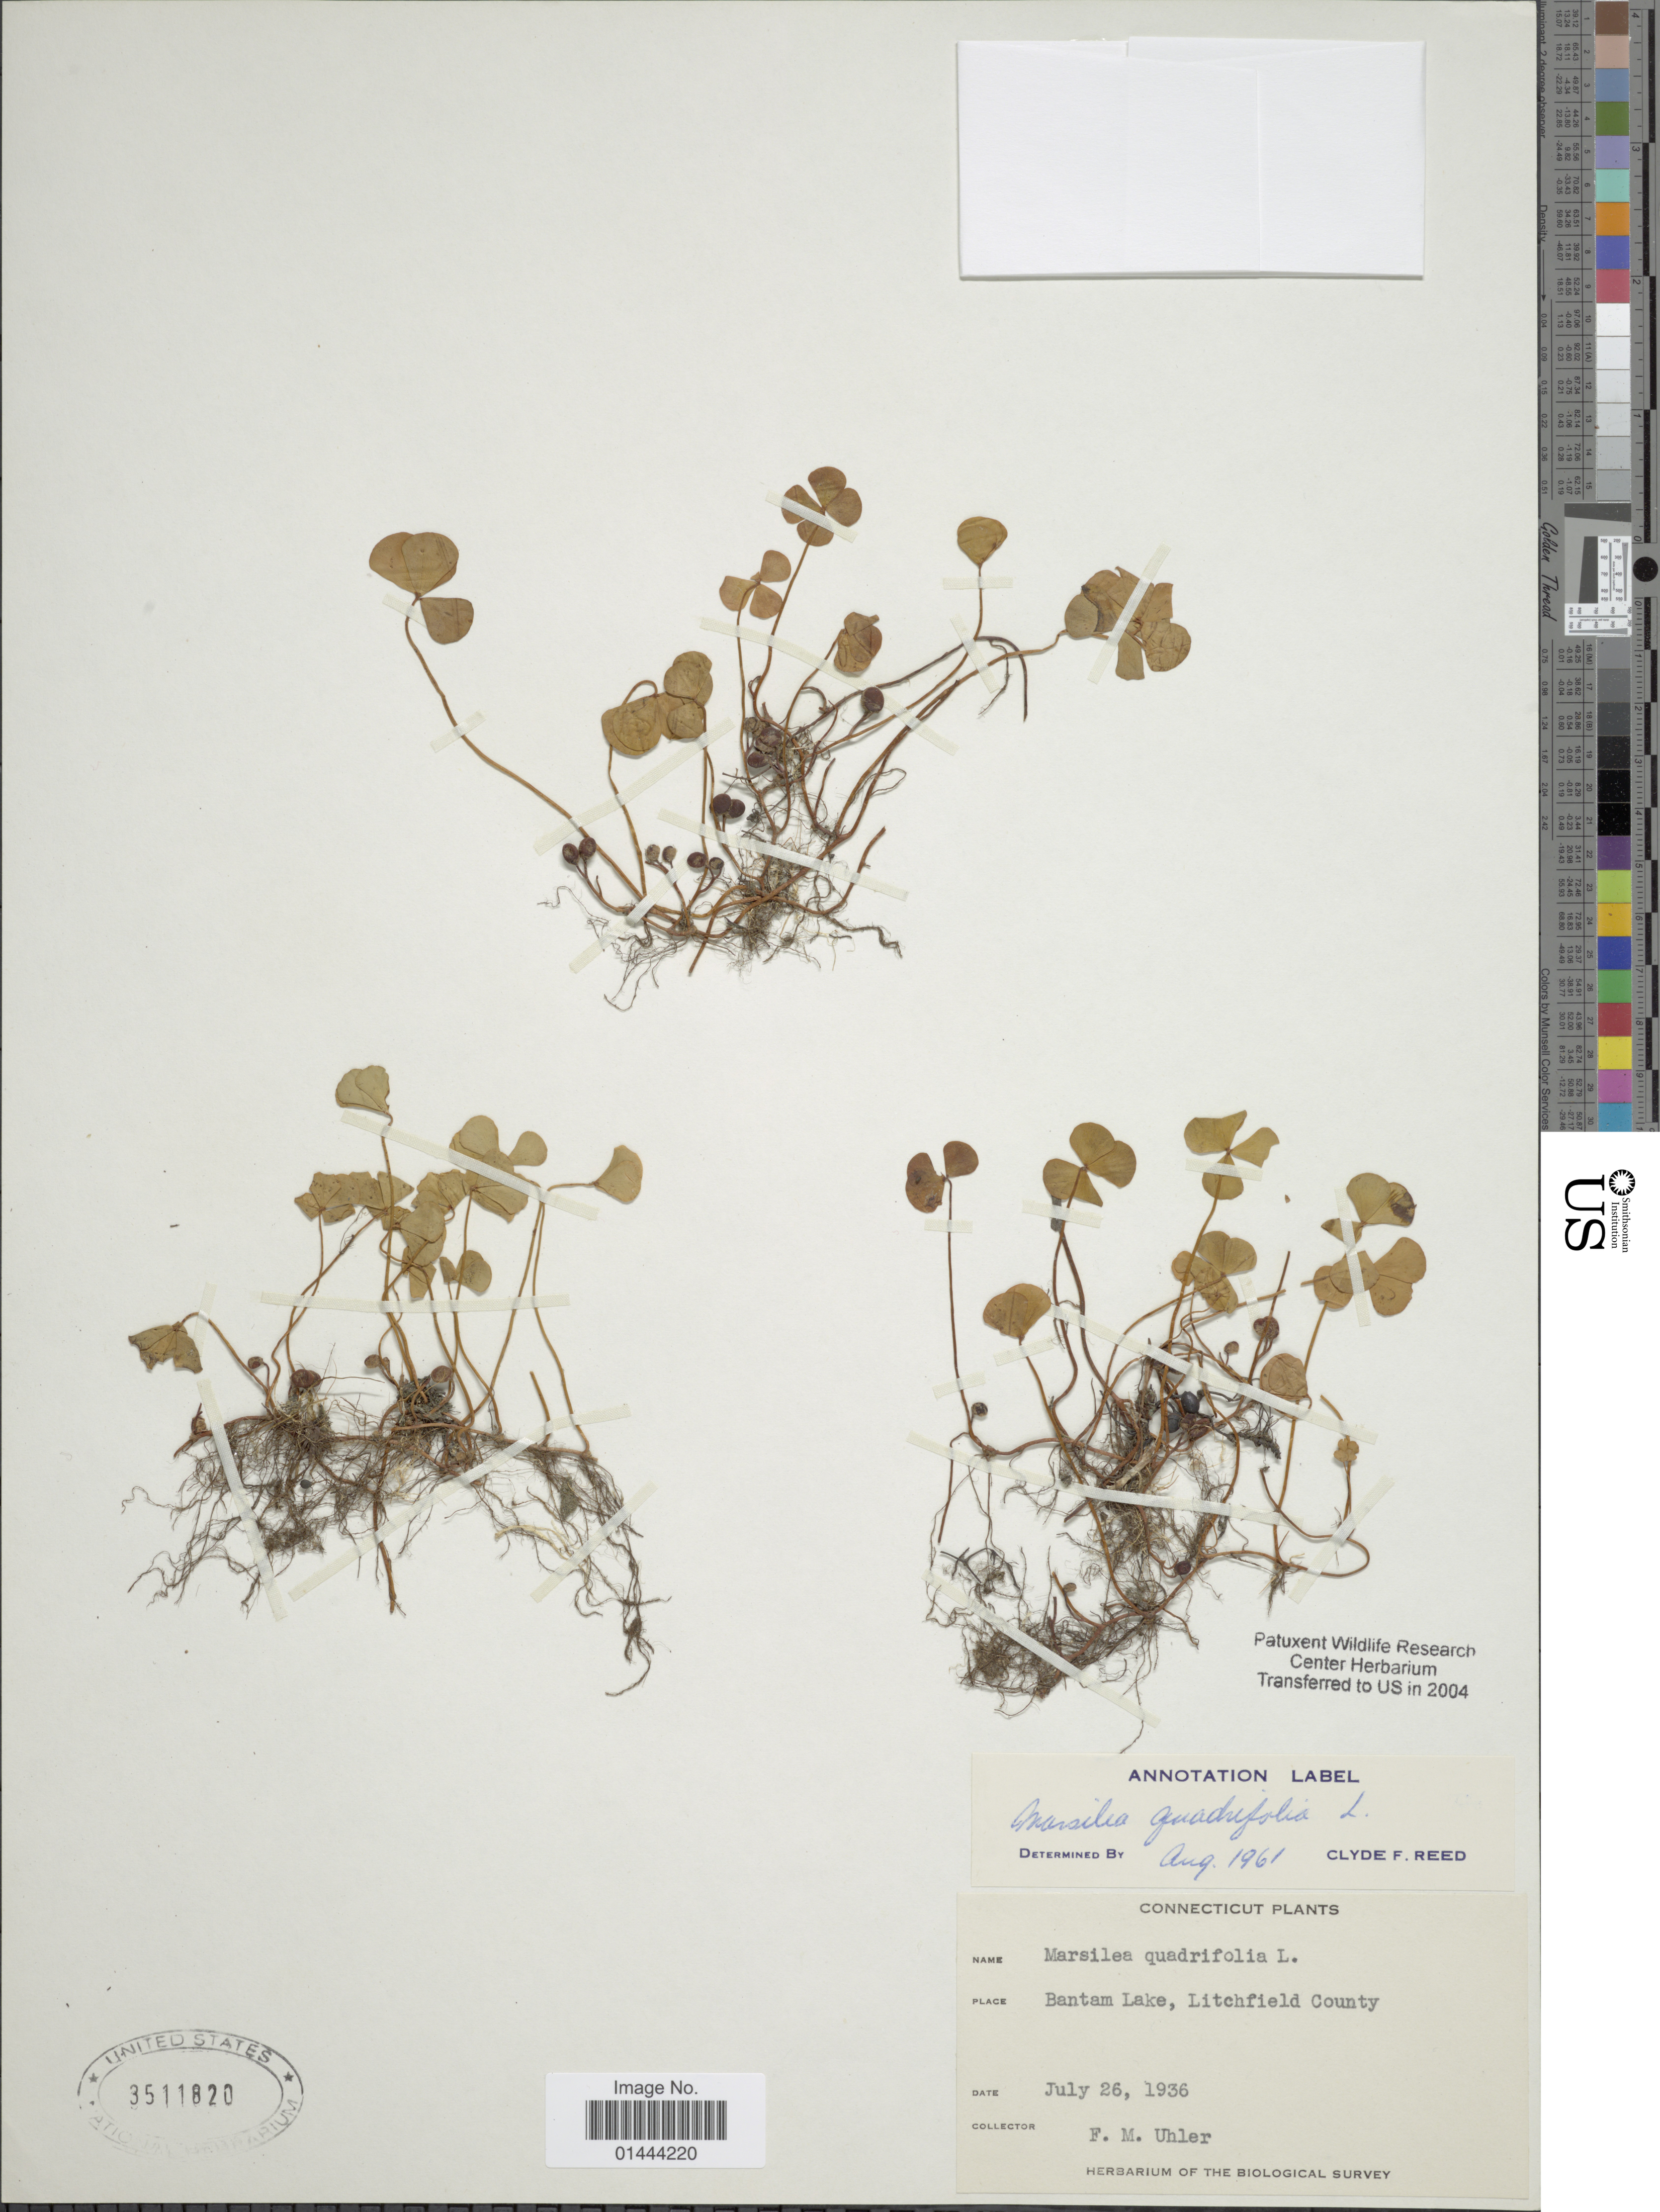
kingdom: Plantae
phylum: Tracheophyta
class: Polypodiopsida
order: Salviniales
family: Marsileaceae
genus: Marsilea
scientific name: Marsilea quadrifolia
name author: L.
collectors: F. M. Uhler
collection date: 1936-07-26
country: United States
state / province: Connecticut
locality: Bantam, Lake, Litchfield County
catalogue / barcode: US 3511820